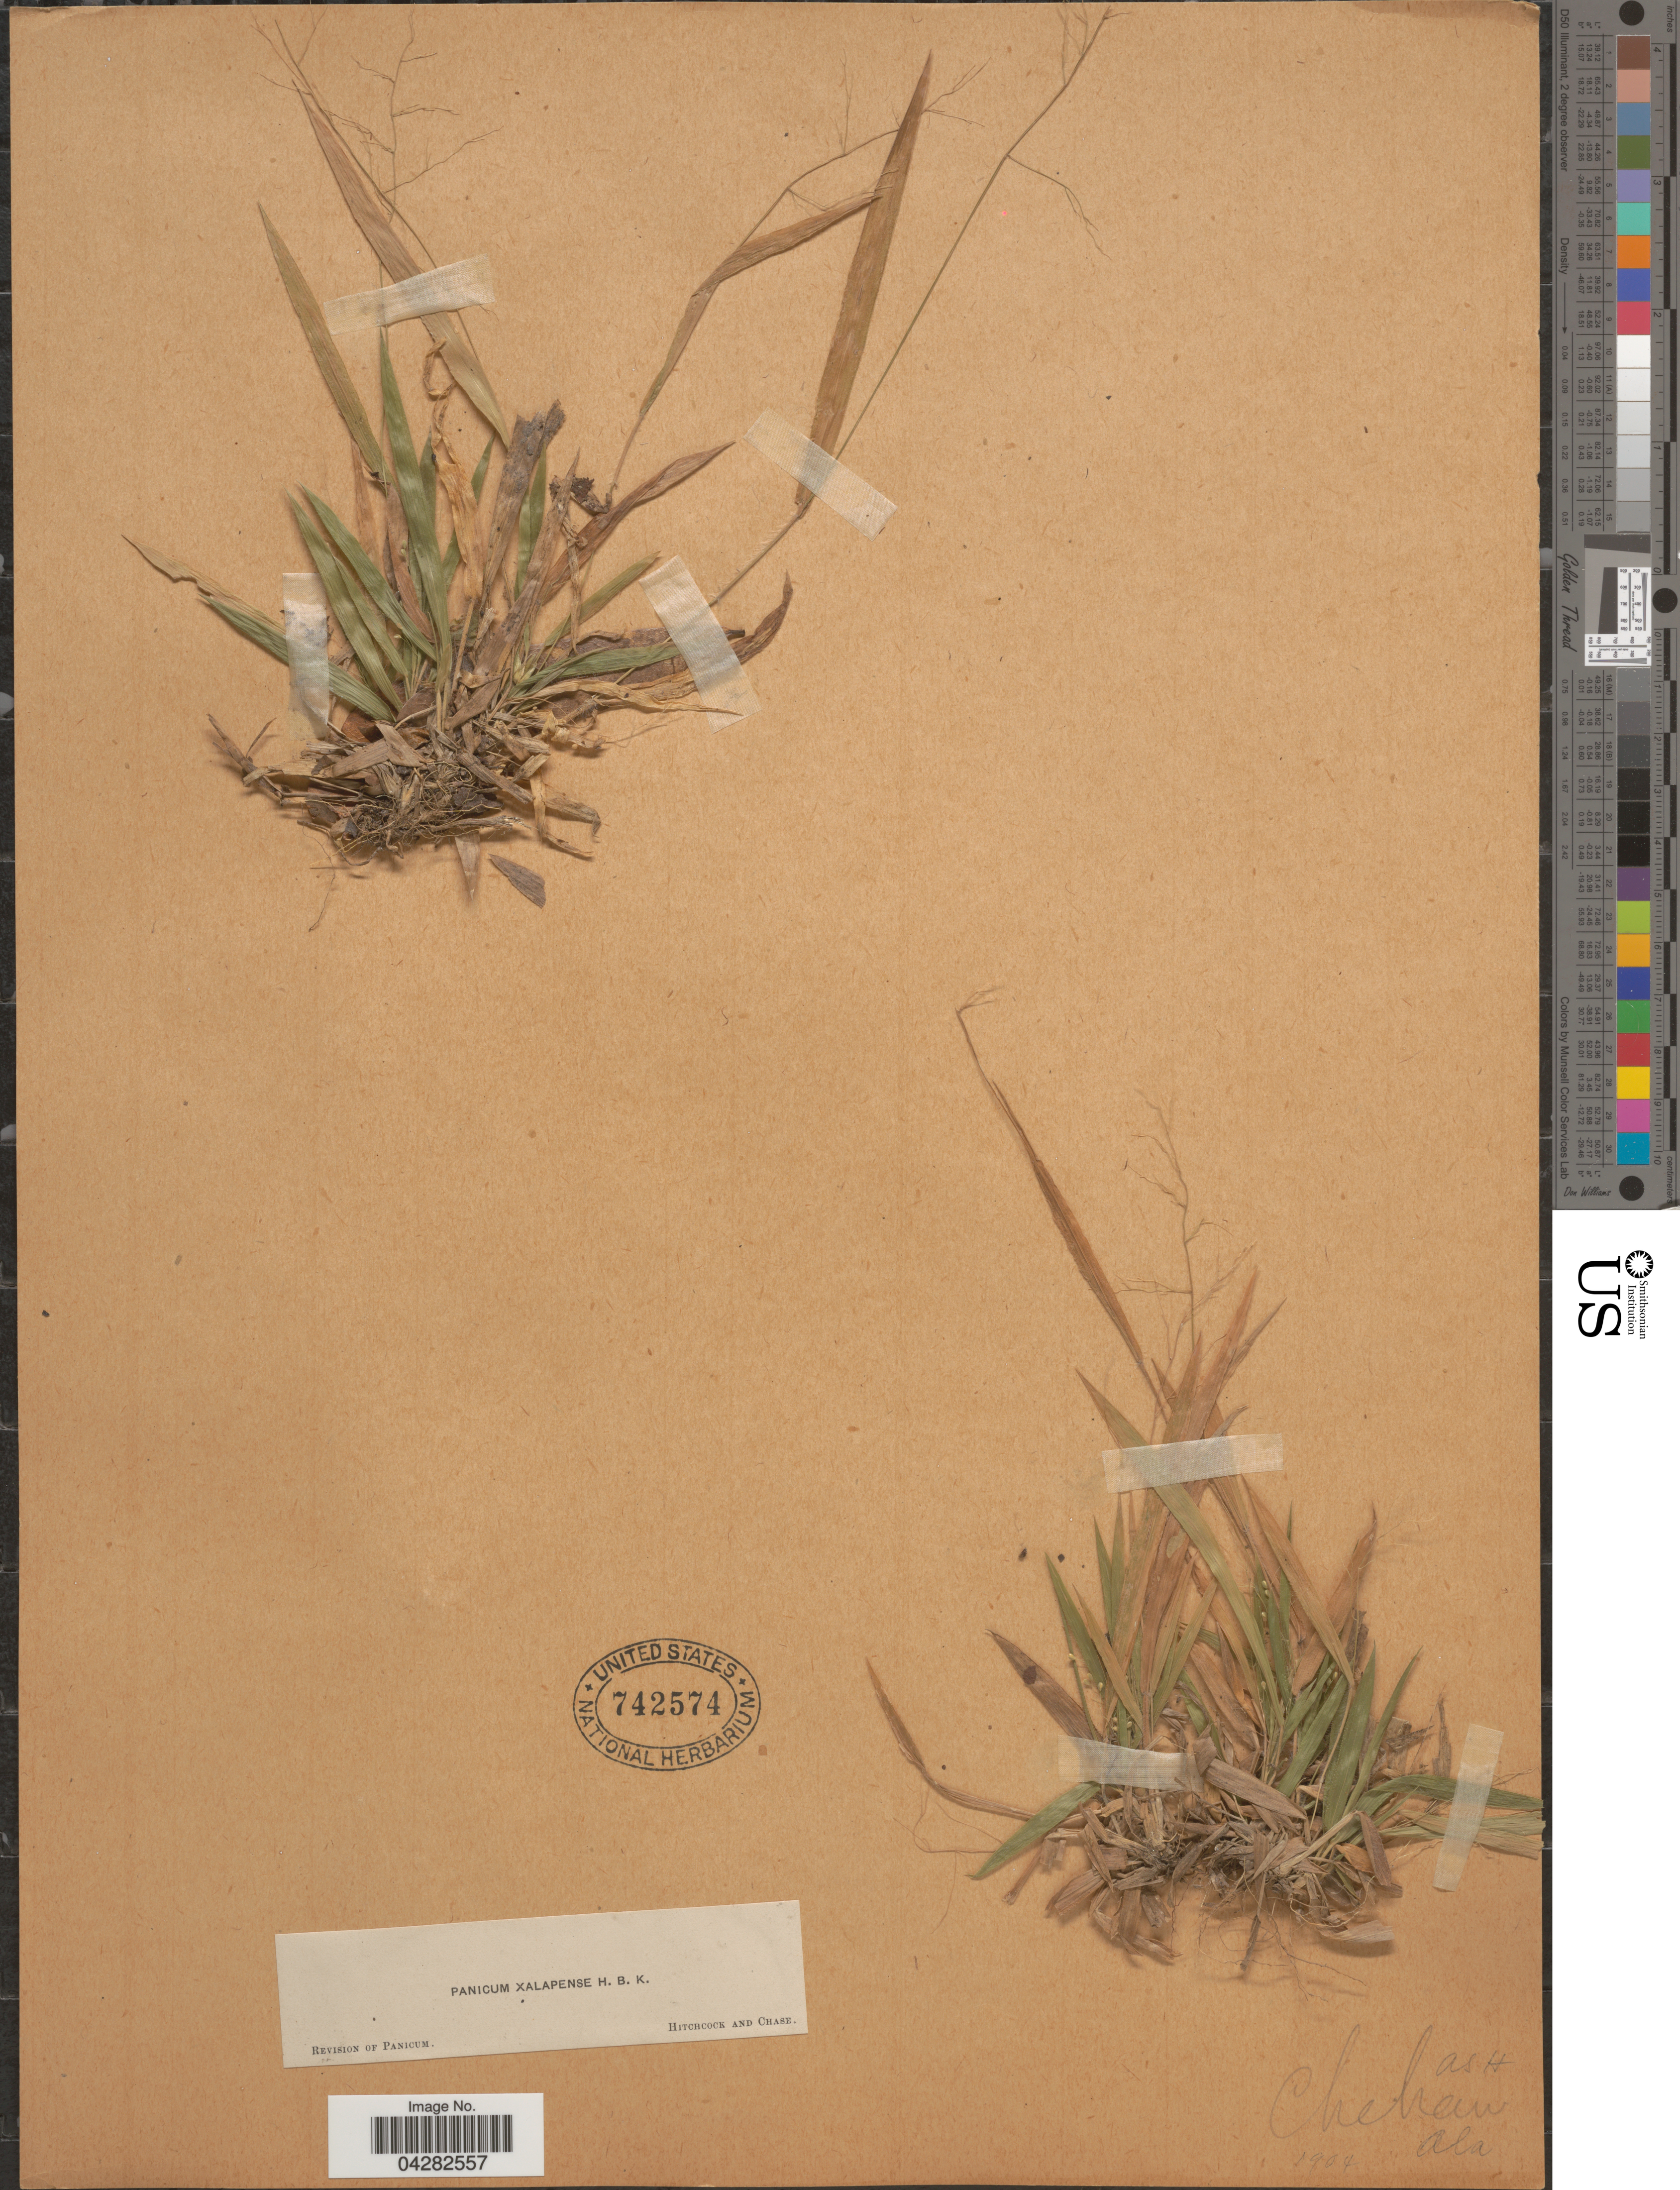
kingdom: Plantae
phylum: Tracheophyta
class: Liliopsida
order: Poales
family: Poaceae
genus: Dichanthelium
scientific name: Dichanthelium laxiflorum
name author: (Lam.) Gould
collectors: A. H.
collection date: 1904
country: United States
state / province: Alabama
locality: Chehaw.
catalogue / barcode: US 742574